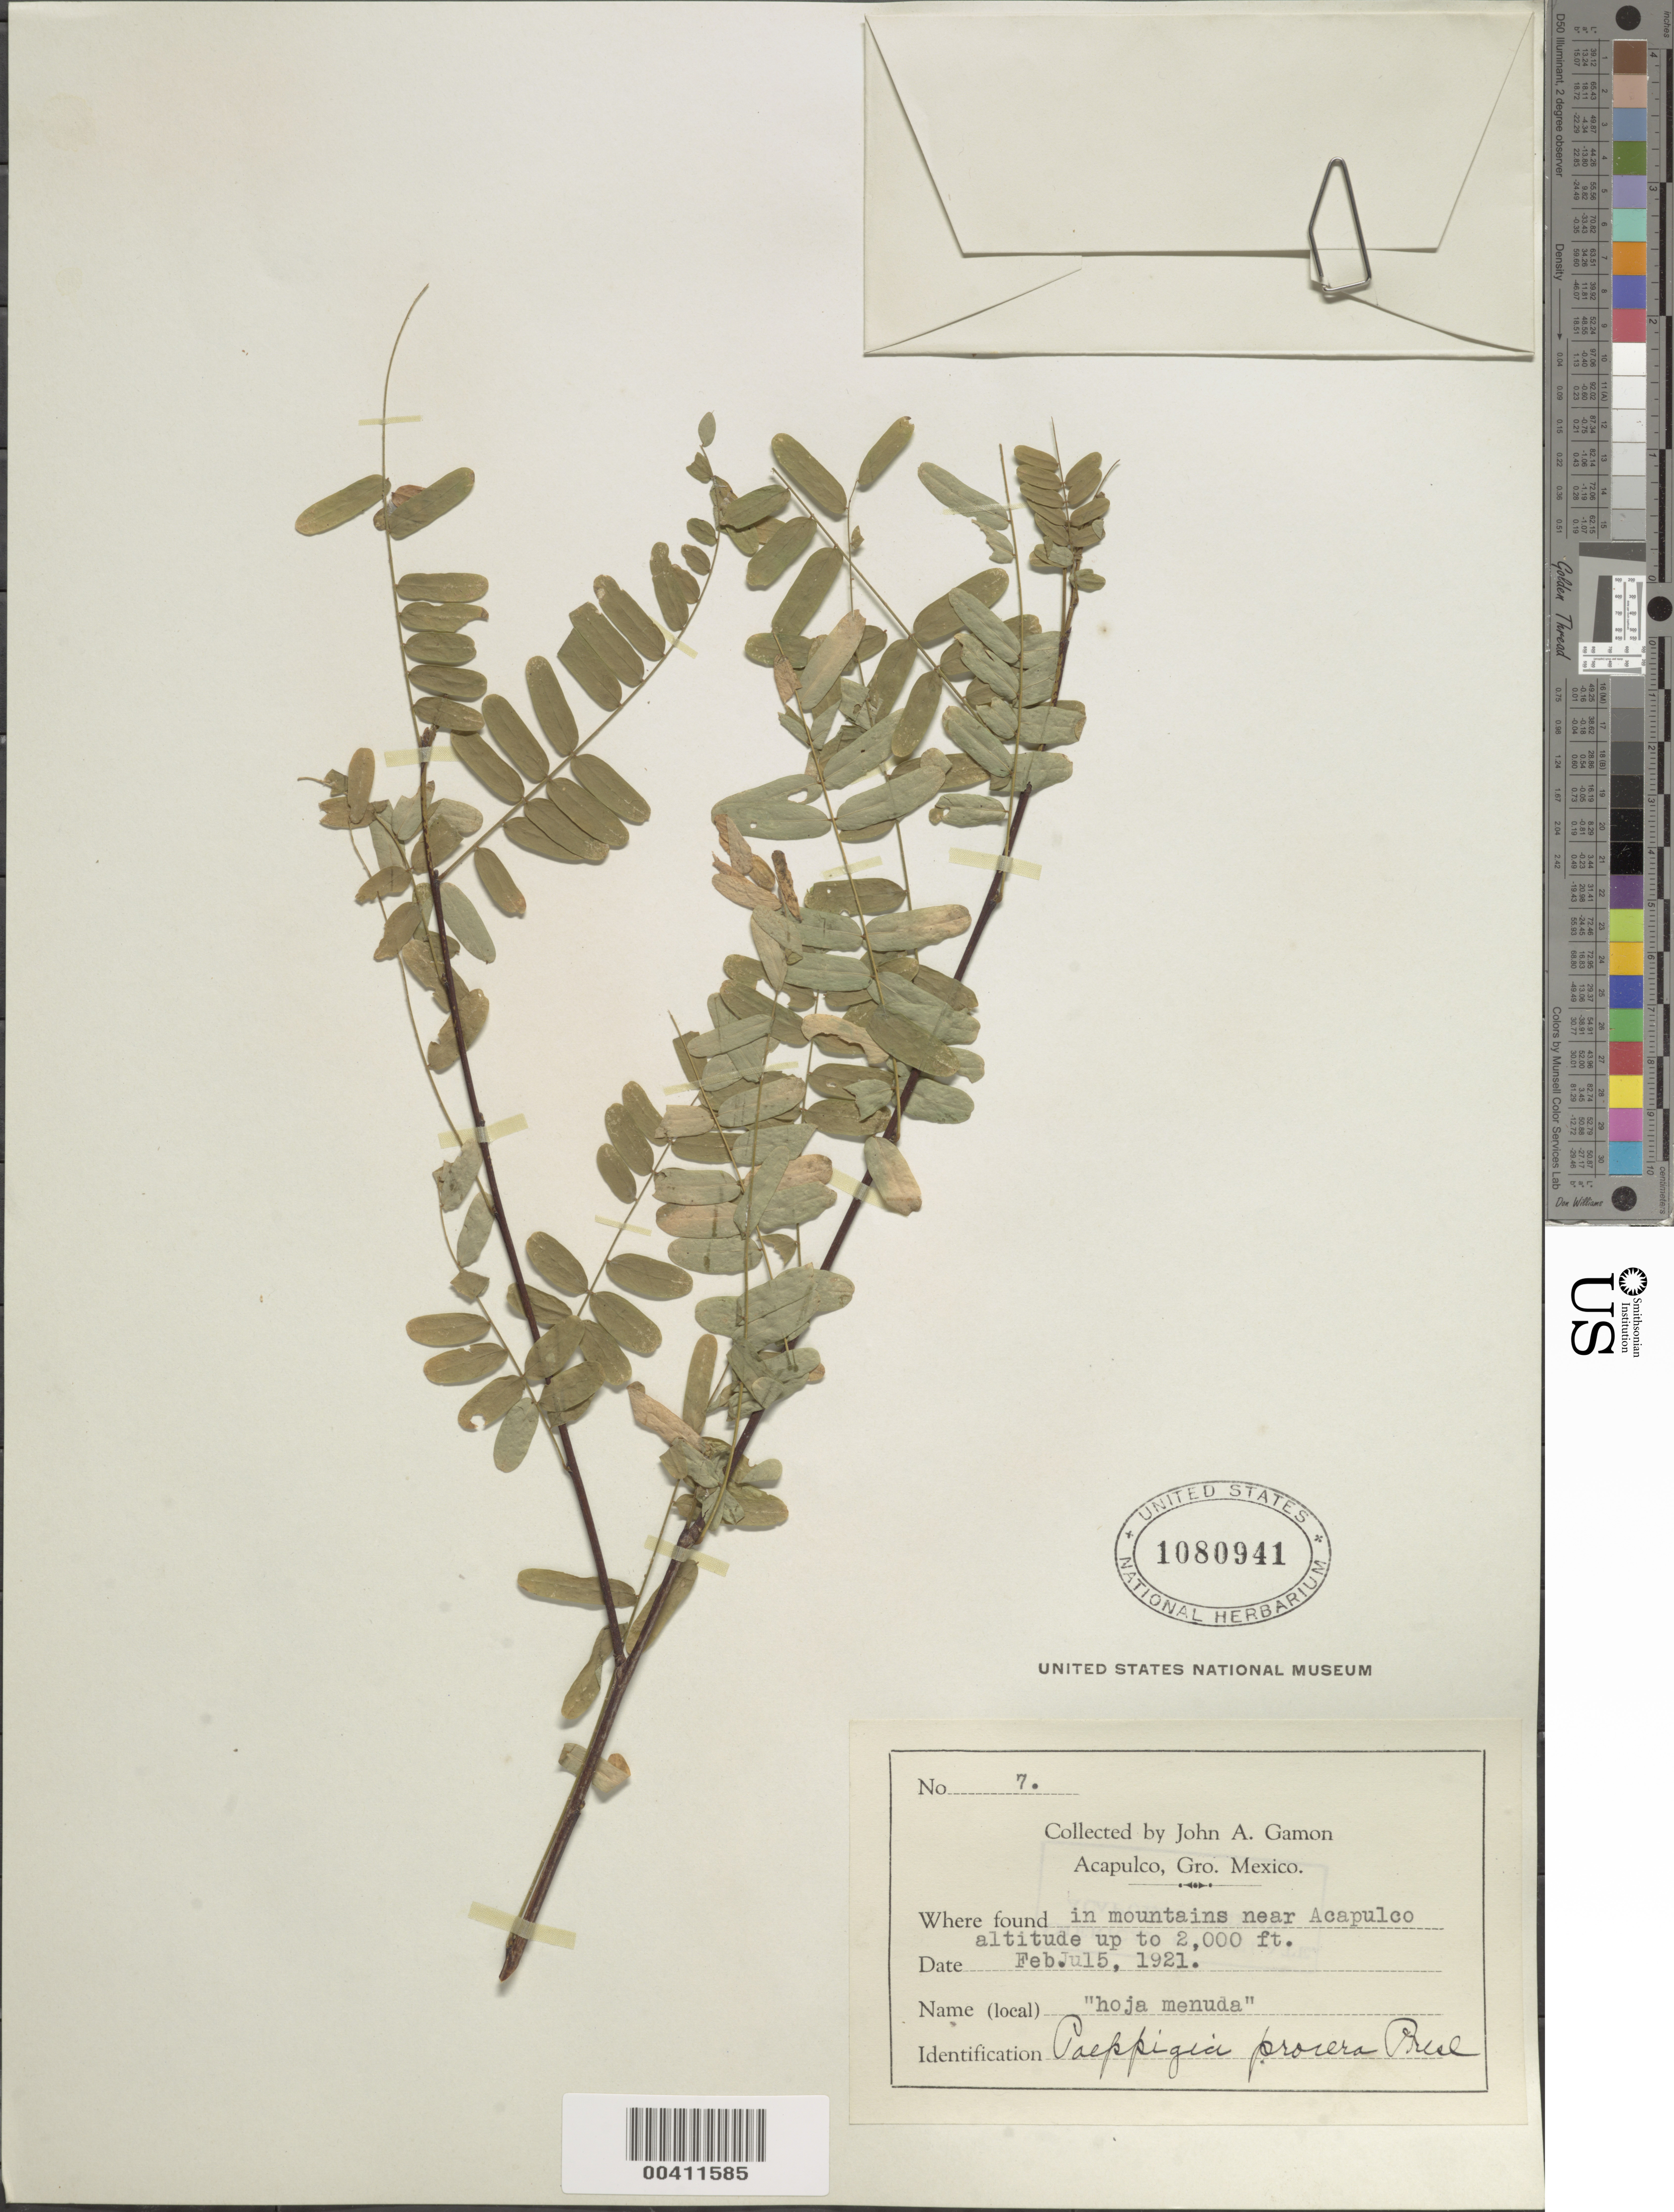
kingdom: Plantae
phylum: Tracheophyta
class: Magnoliopsida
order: Fabales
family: Fabaceae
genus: Poeppigia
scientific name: Poeppigia procera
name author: C. Presl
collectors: J. Gamon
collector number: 7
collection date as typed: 05 Feb 1921 or 05 Jul 1921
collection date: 1921-02-05 or 1921-07-05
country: Mexico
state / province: Guerrero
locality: Near Acapulco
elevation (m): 610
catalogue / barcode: US 1080941